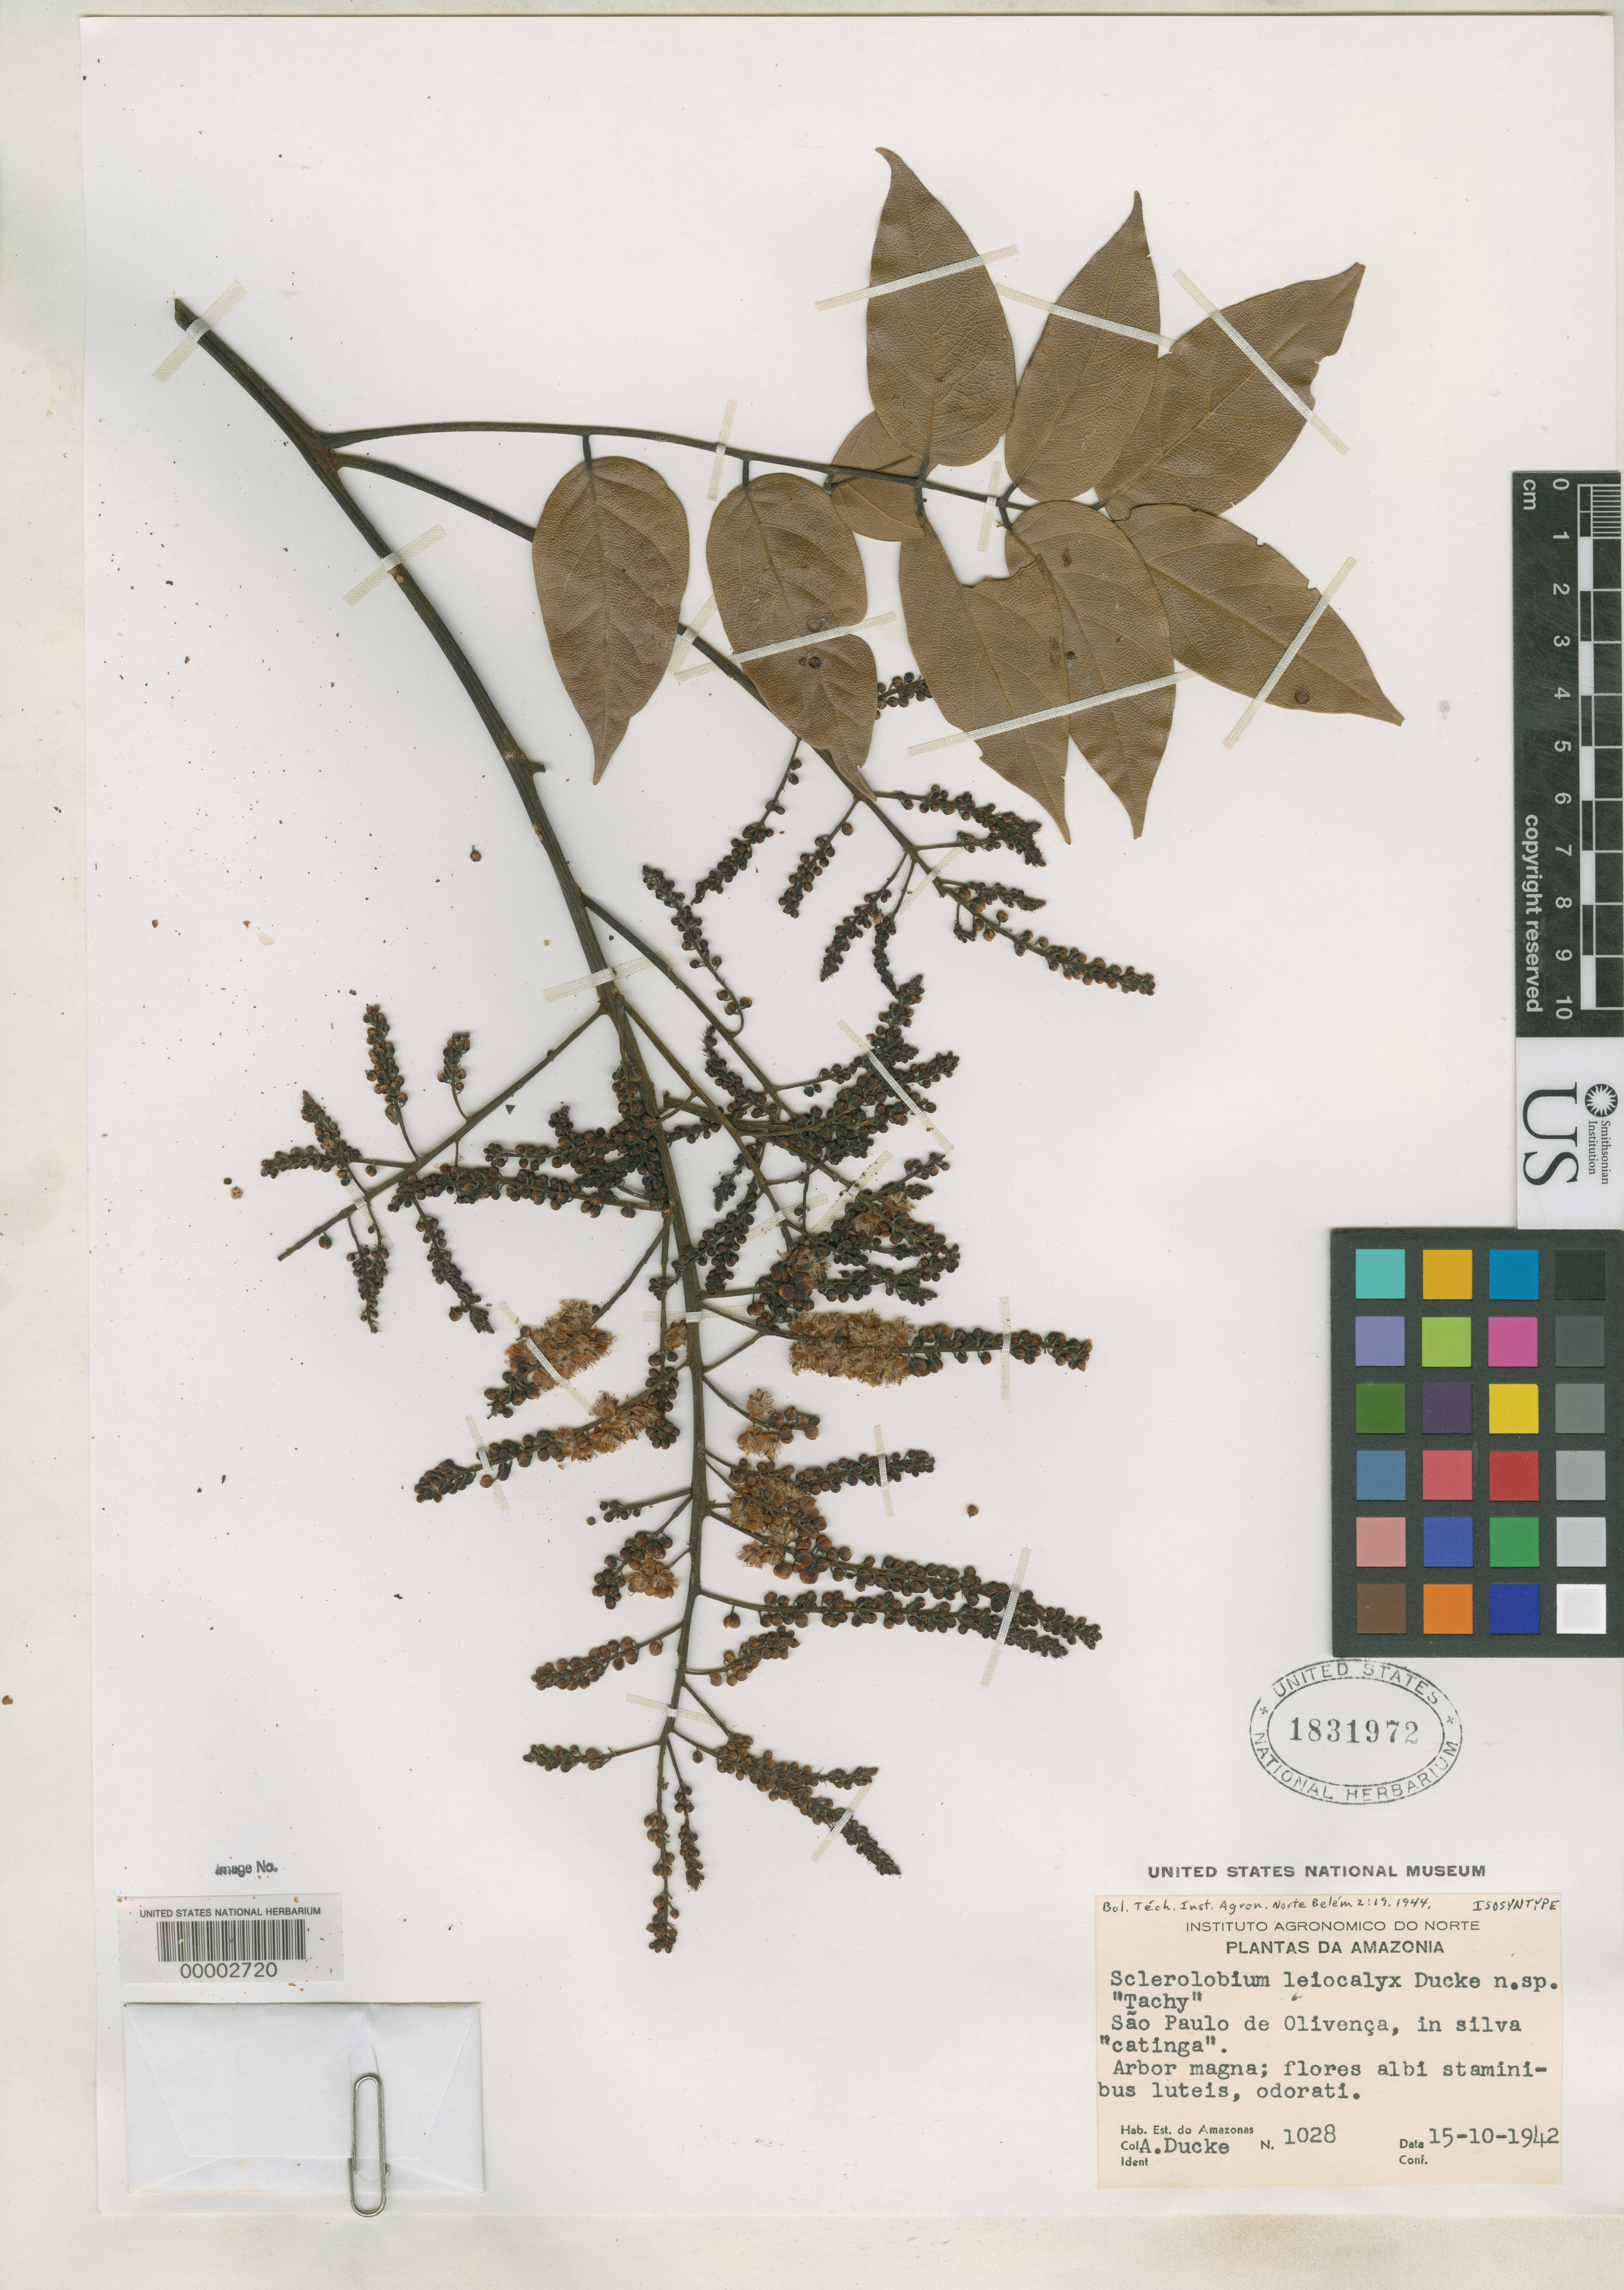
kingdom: Plantae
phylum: Tracheophyta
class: Magnoliopsida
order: Fabales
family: Fabaceae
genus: Sclerolobium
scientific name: Sclerolobium leiocalyx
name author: Ducke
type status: Isosyntype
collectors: A. Ducke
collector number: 1028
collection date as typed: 15 Oct 1942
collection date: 1942-10-15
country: Brazil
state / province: Amazonas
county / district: San Paulo de Olivenca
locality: Sao Paulo de Olivenca.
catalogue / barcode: US 1831972